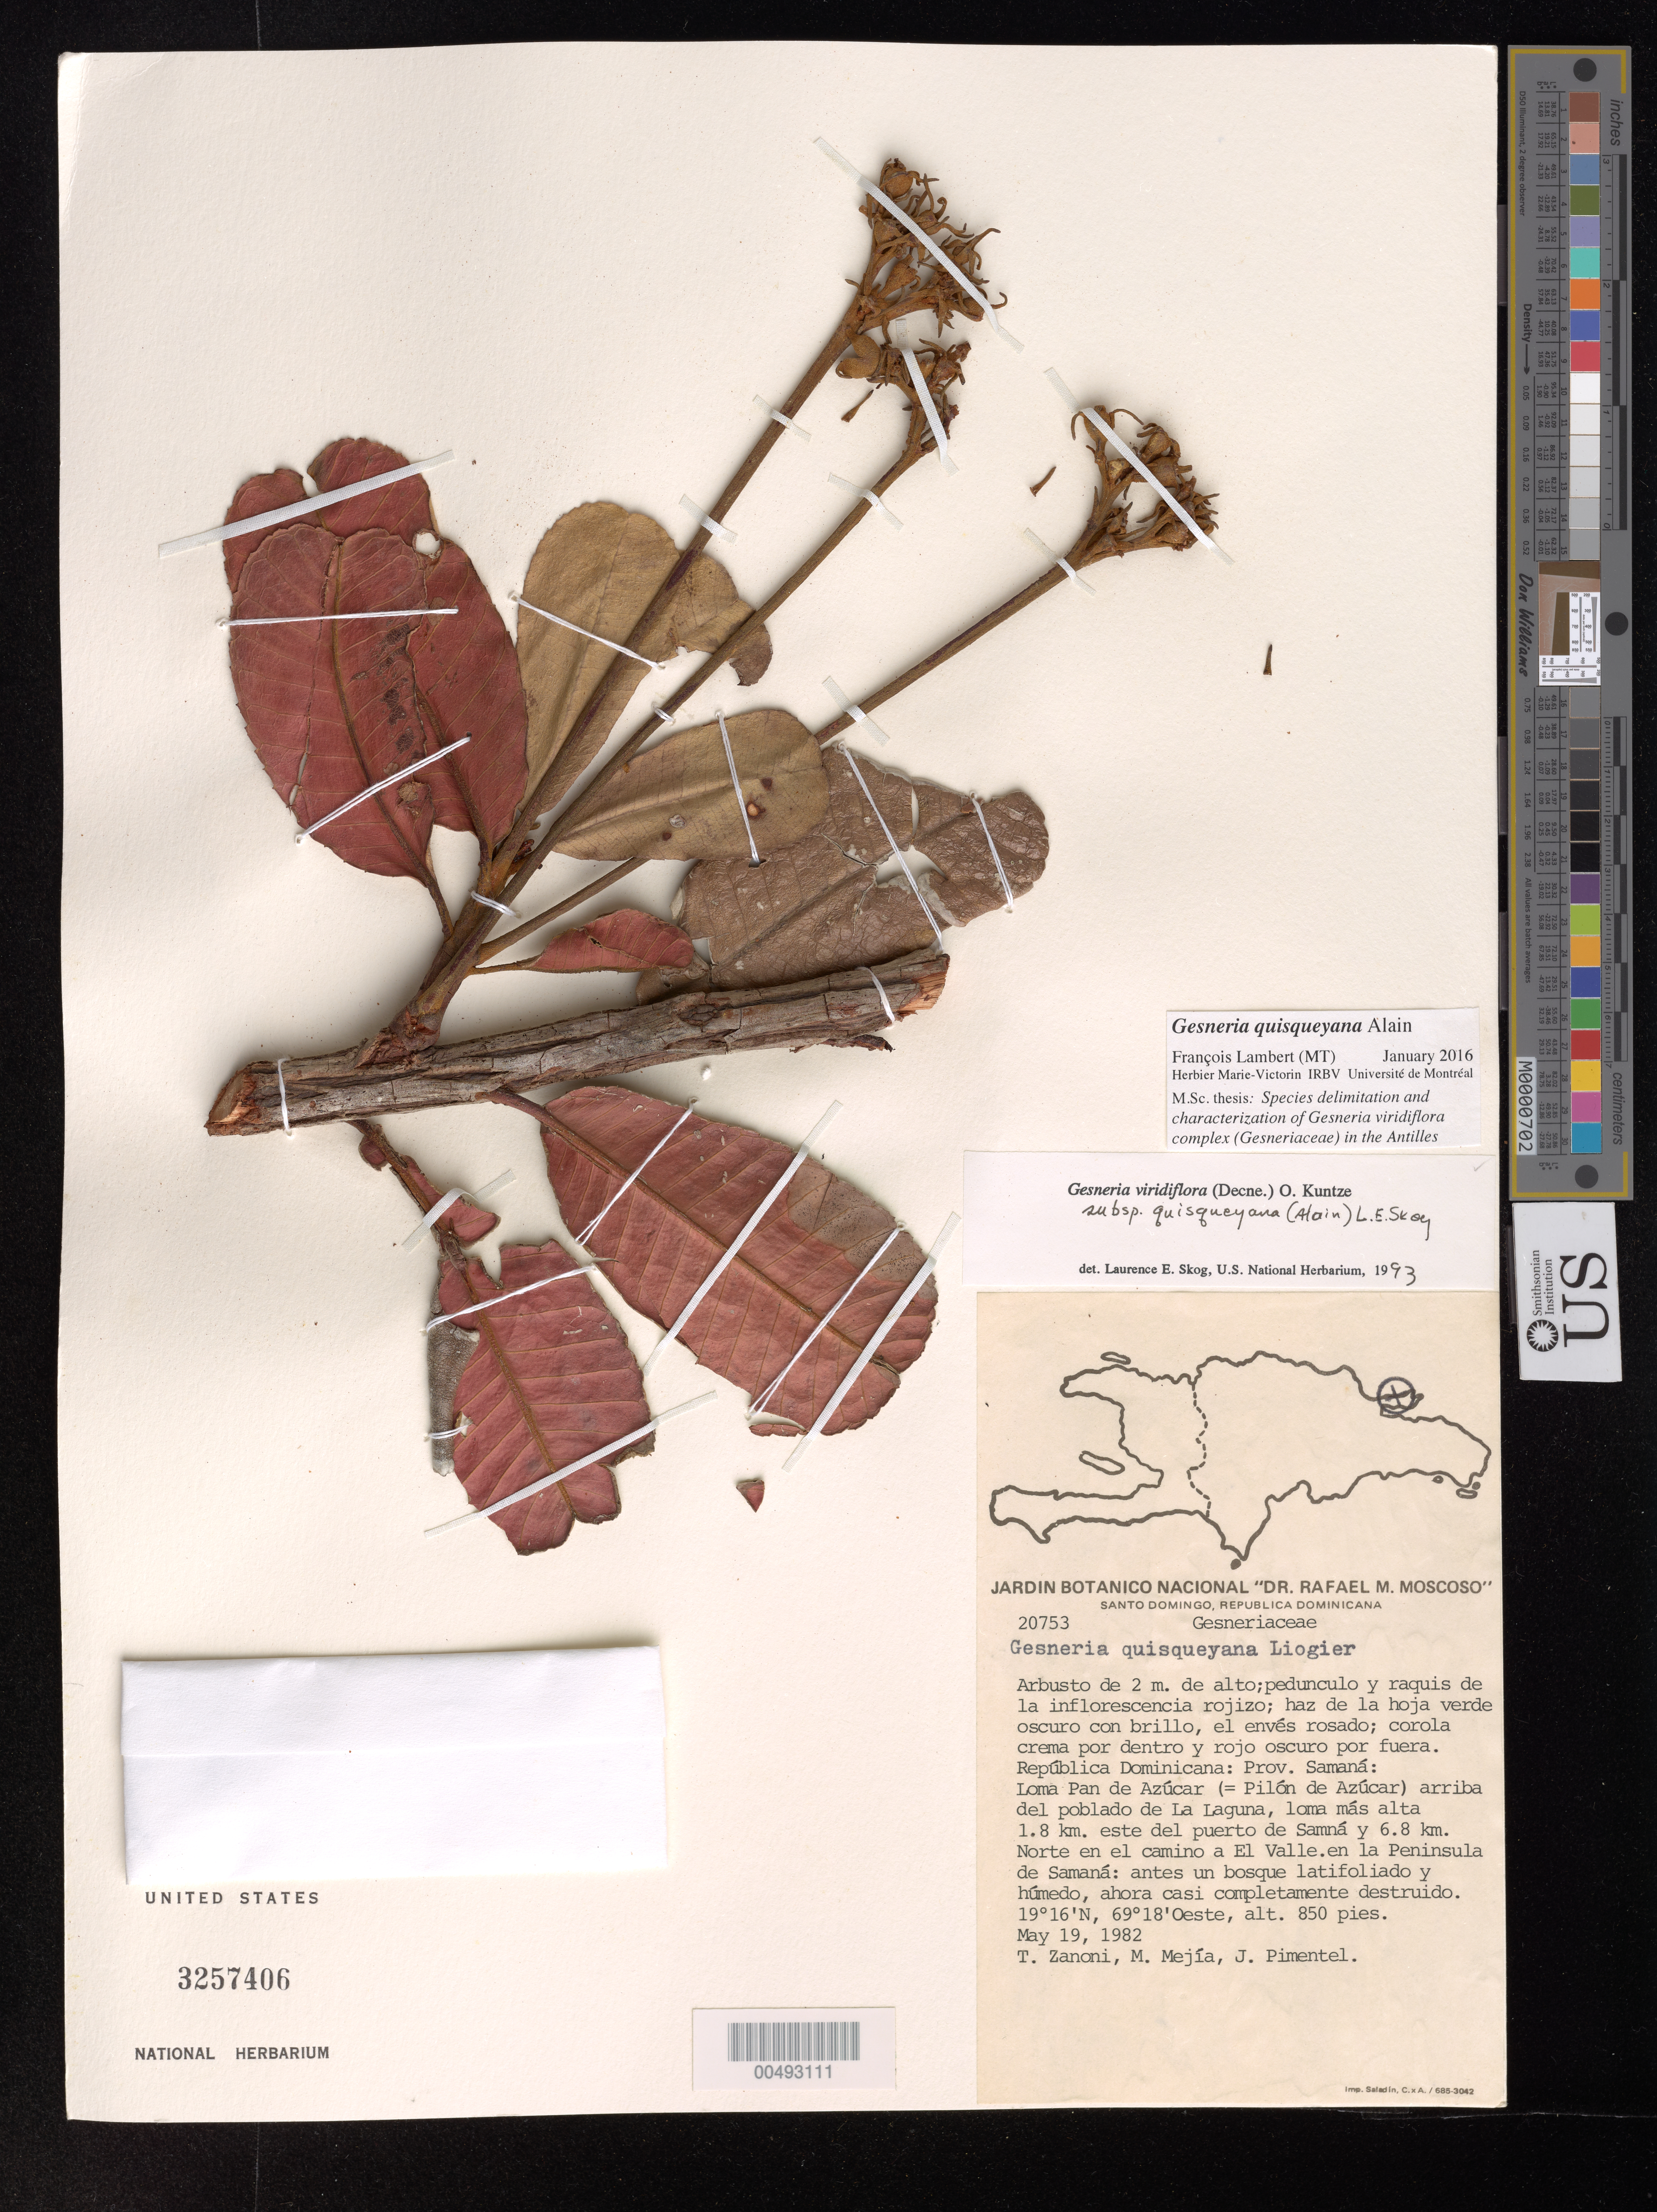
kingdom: Plantae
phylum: Tracheophyta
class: Magnoliopsida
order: Lamiales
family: Gesneriaceae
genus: Gesneria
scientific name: Gesneria quisqueyana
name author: Alain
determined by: Lambert, Francois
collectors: T. A. Zanoni, M. Mejia & J. Pimentel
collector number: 20753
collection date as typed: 19 May 1982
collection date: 1982-05-19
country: Dominican Republic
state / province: Samaná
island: Hispaniola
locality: Loma Pan de Azúcar (=Pilón de Azúcar) arriba del poblado de La Laguna, loma más alta 1.8 km E del puerto de Samná y 6.8 km N en el camino a El Valle en la Peninsula de Samaná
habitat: Antes un bosque latifoliado y húmedo, ahora casi completamente destruido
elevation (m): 259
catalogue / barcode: US 3257406